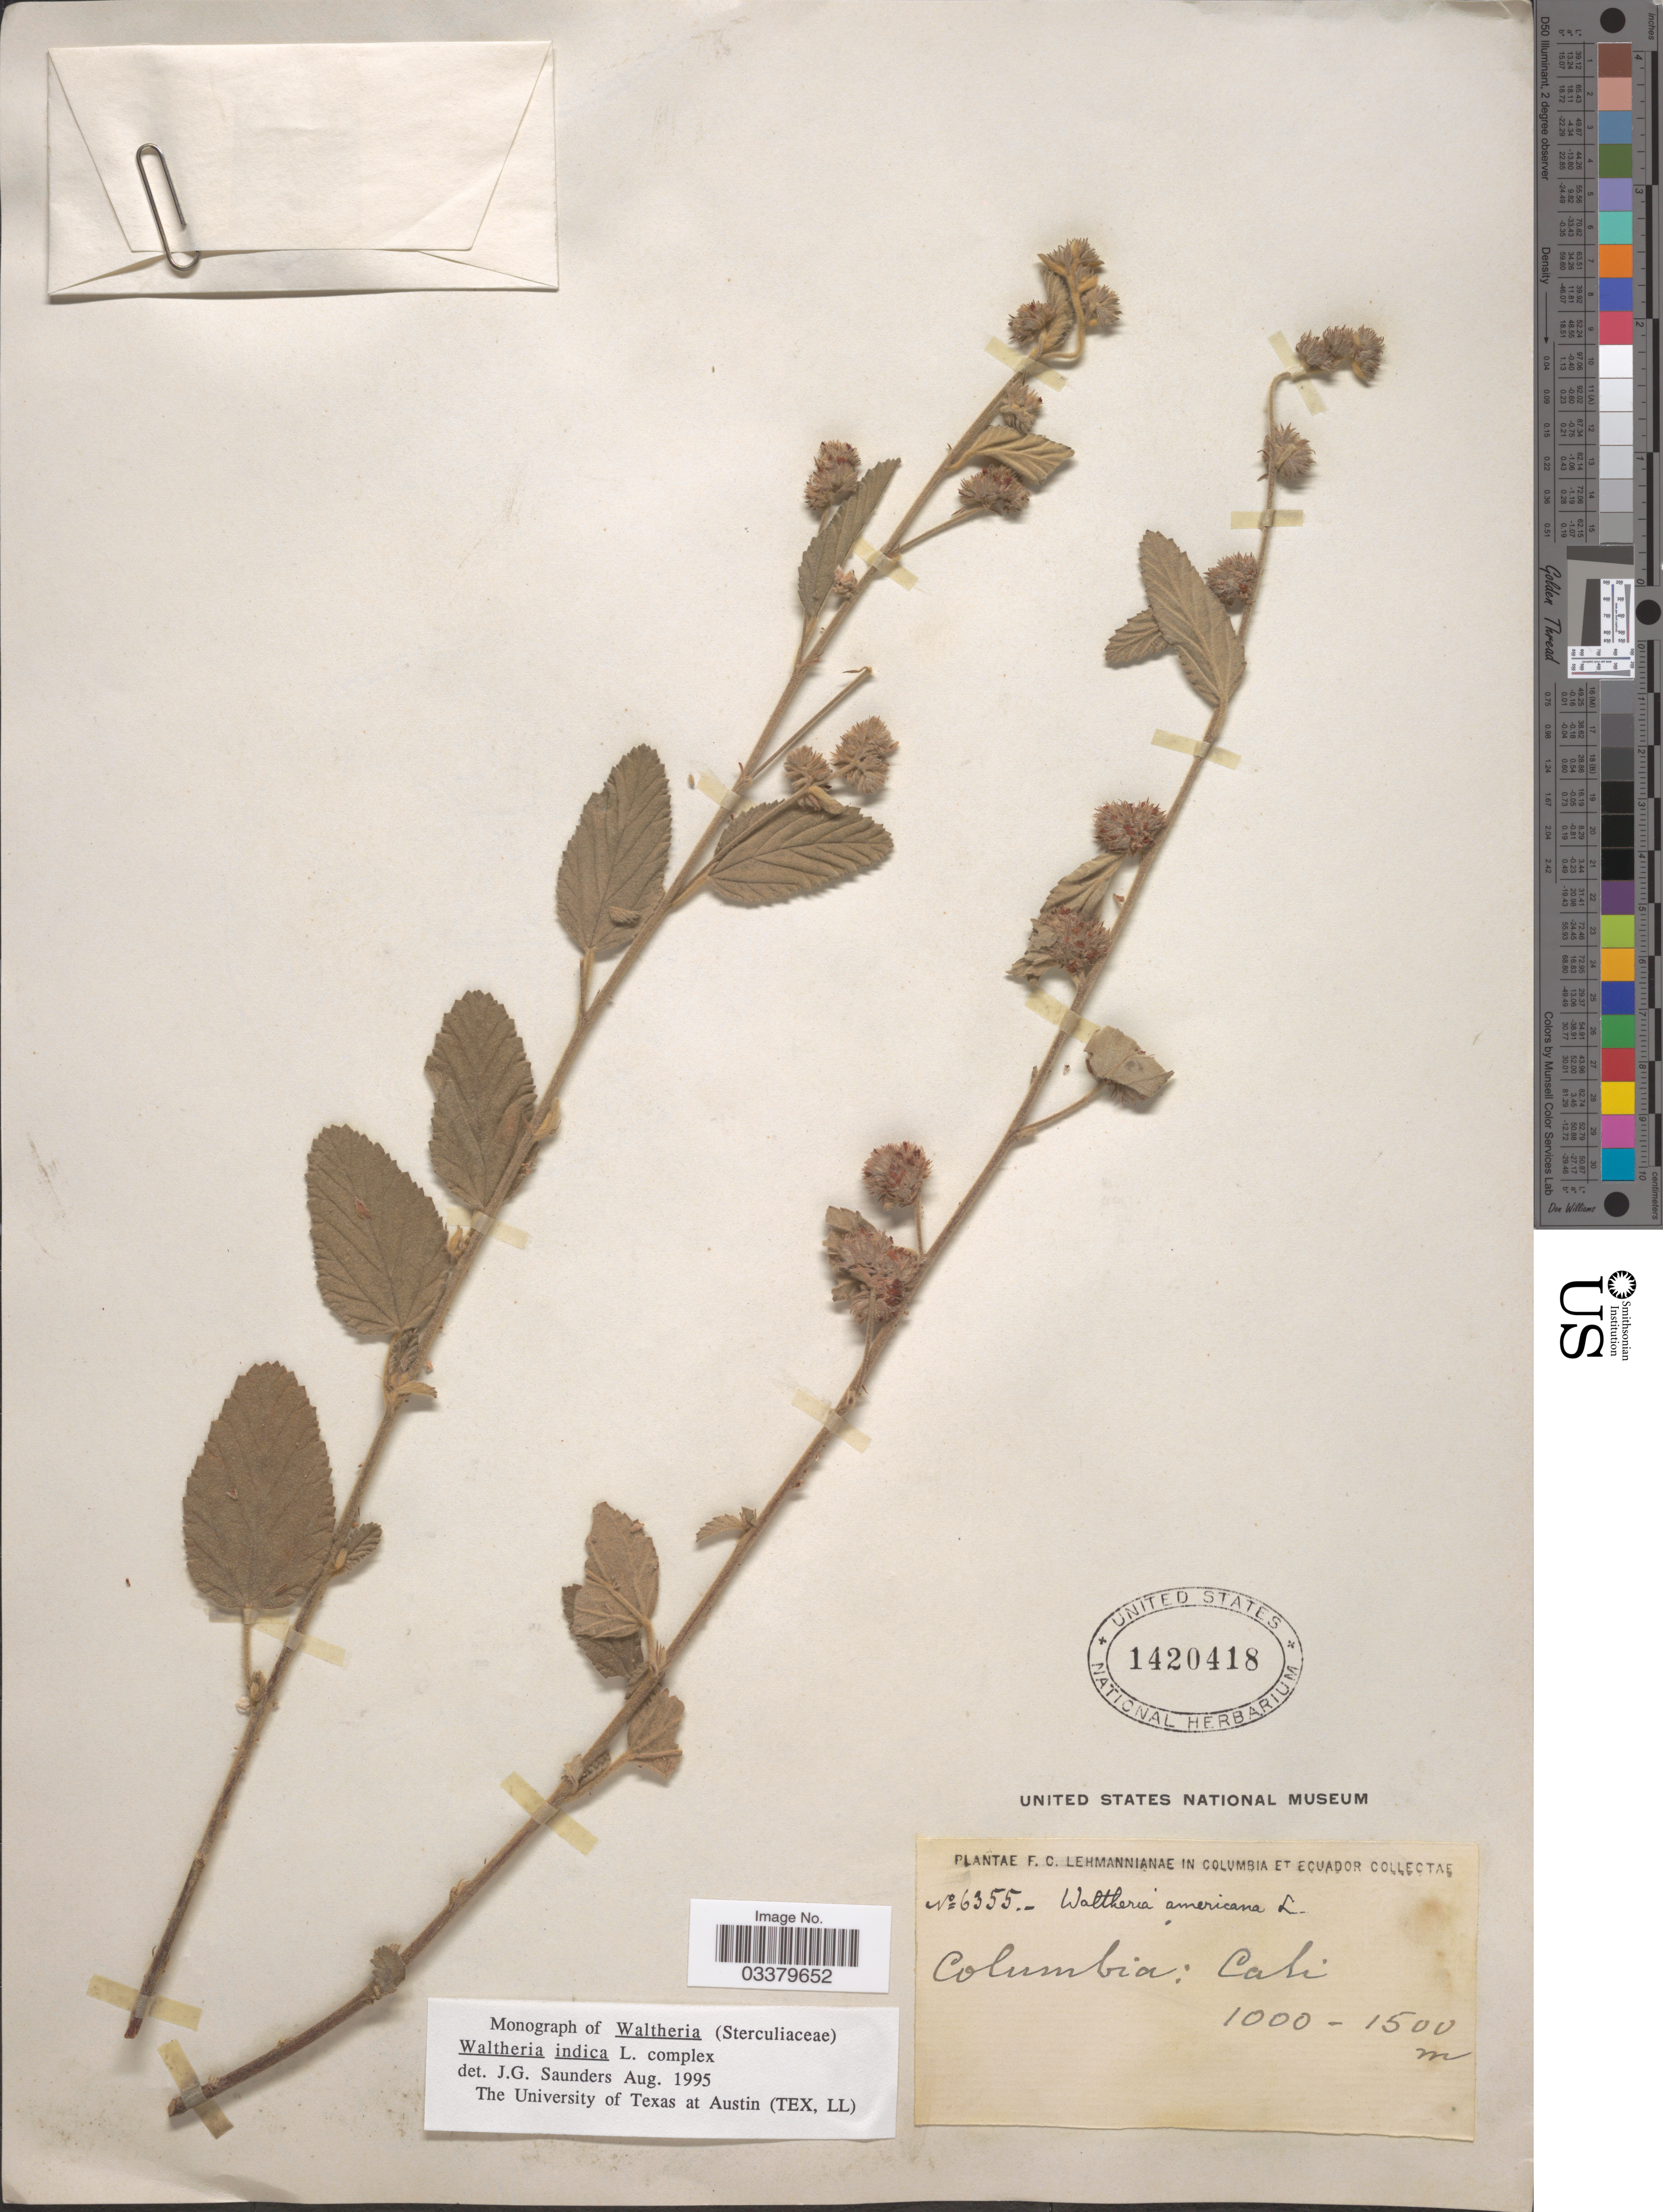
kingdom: Plantae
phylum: Tracheophyta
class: Magnoliopsida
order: Malvales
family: Malvaceae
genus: Waltheria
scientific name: Waltheria indica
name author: L.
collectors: F. C. Lehmann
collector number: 6355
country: Colombia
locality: Cali.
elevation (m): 1000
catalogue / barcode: US 1420418